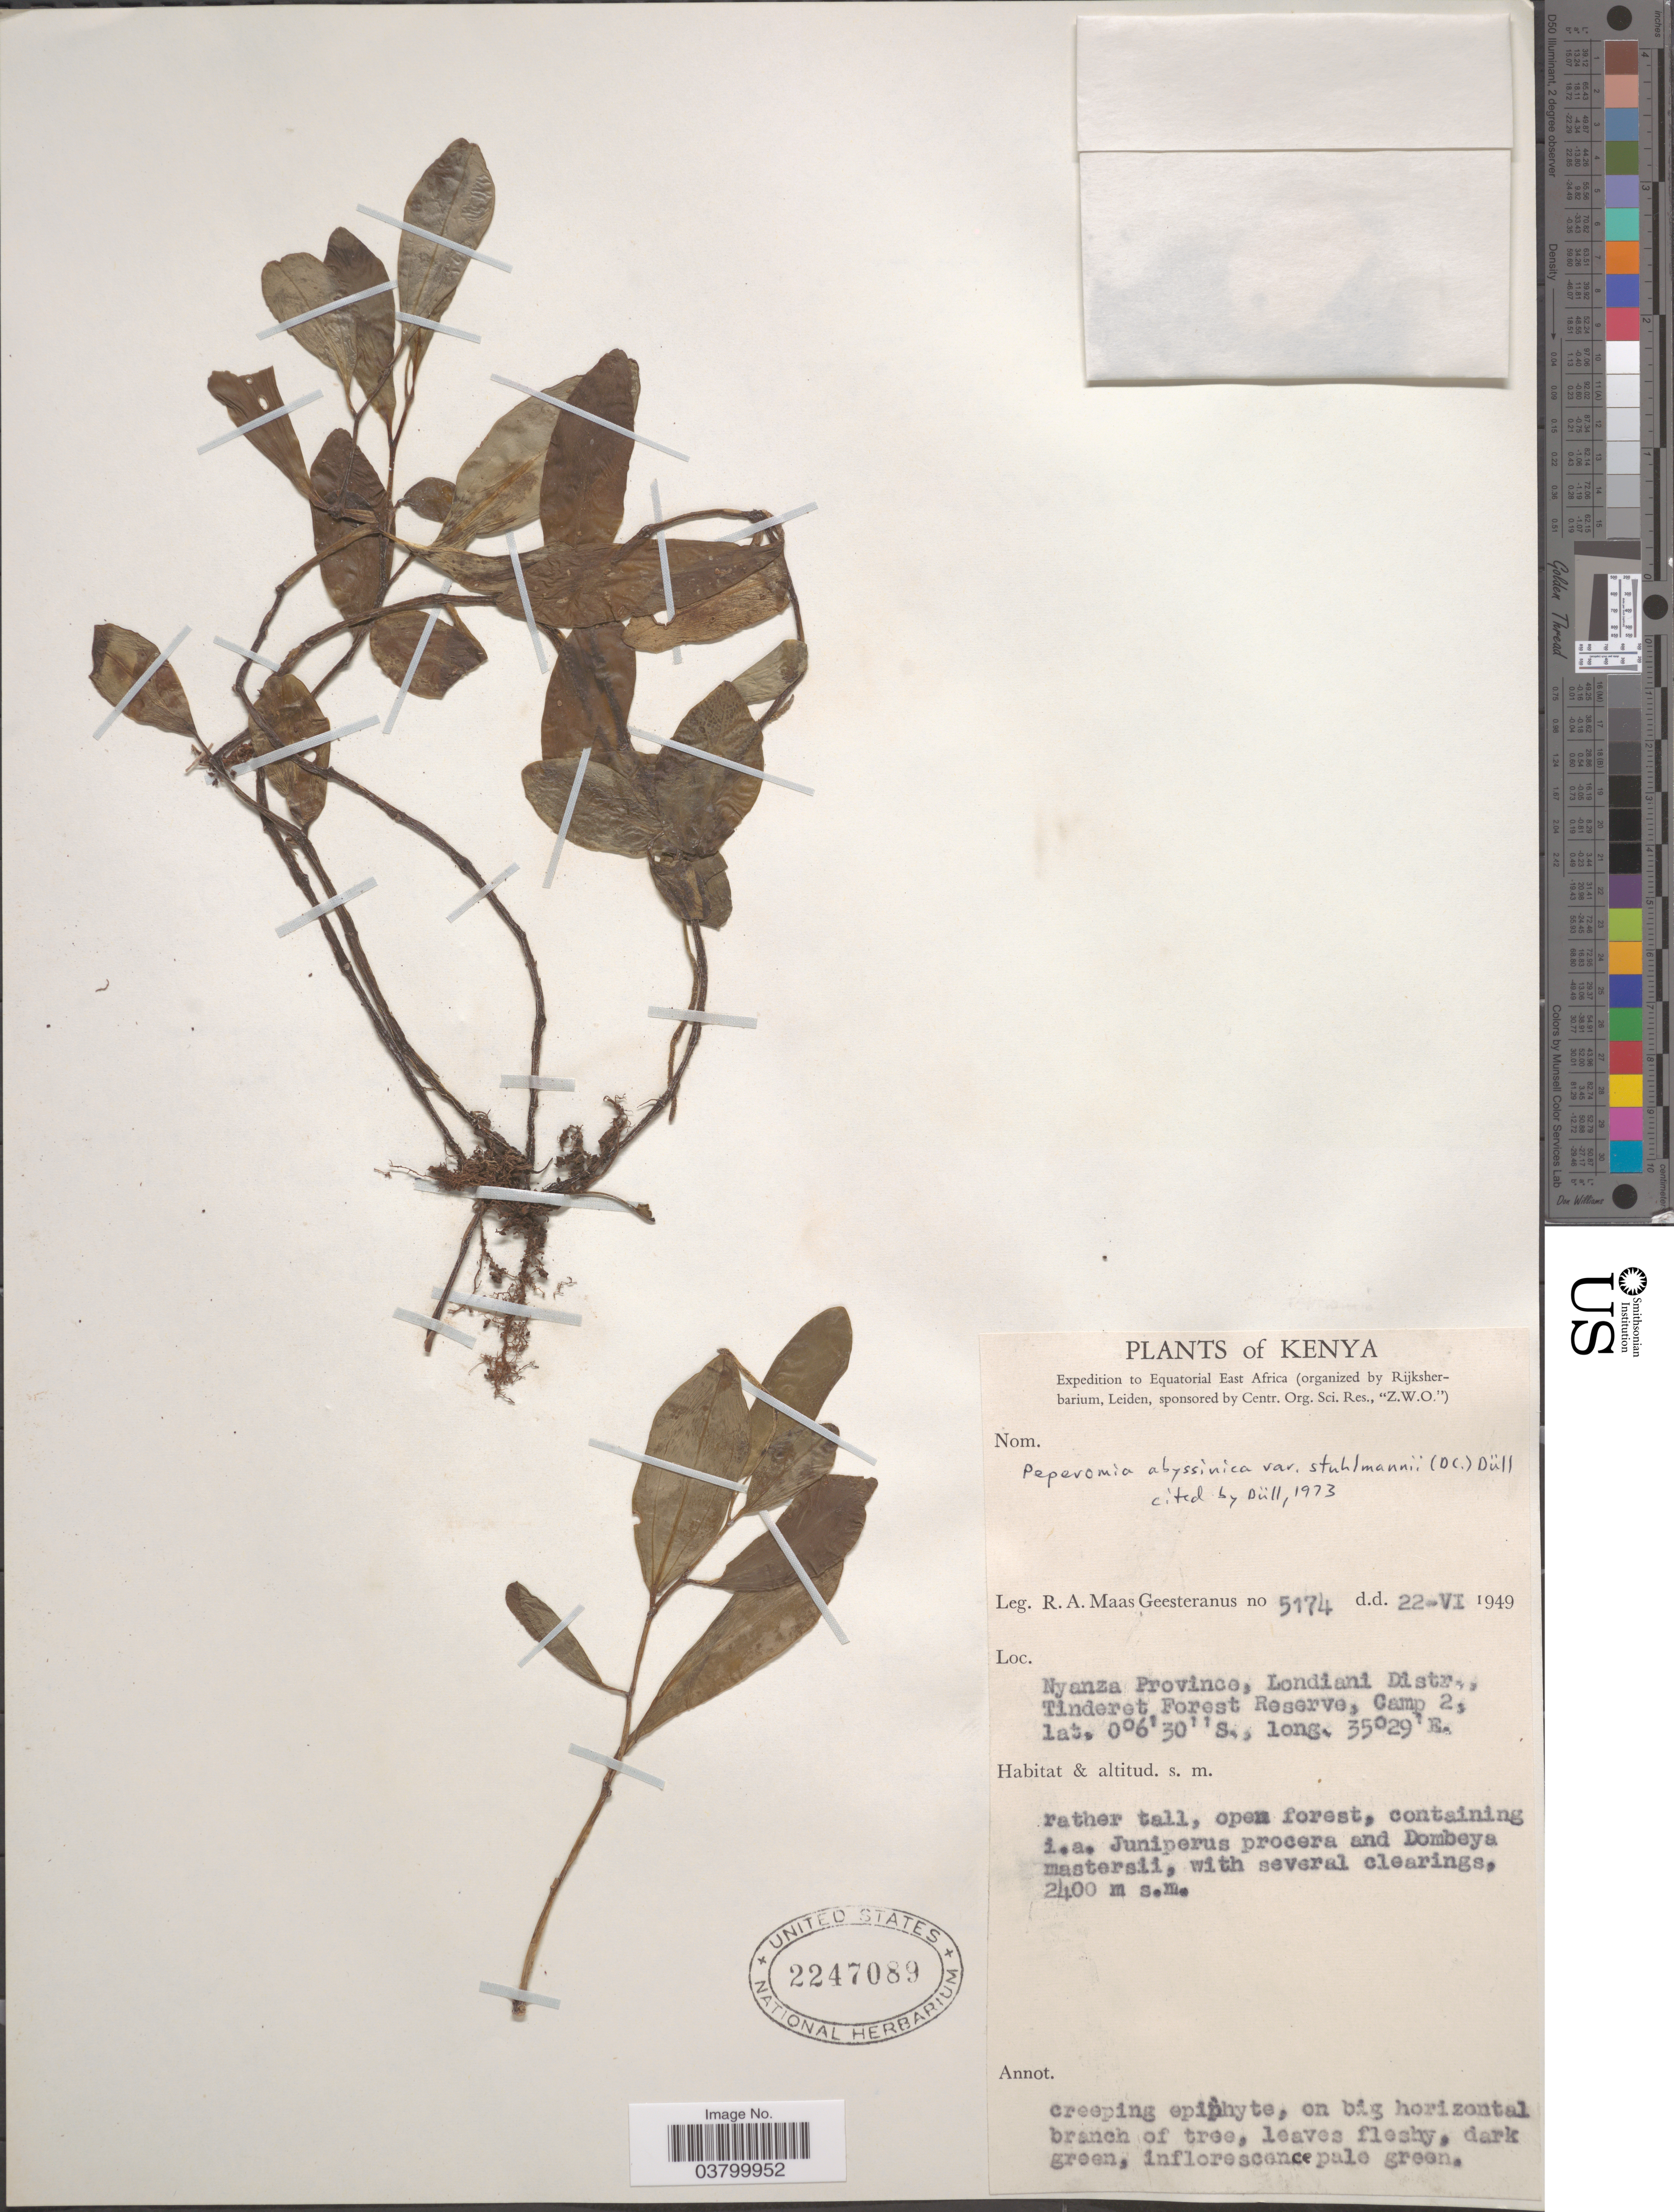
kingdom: Plantae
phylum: Tracheophyta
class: Magnoliopsida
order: Piperales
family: Piperaceae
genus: Peperomia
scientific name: Peperomia abyssinica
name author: Miq.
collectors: R. A. Maas Geesteranus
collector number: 5174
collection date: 1949-06-22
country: Kenya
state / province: Kericho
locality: Equatorial East Africa. Londiani Distr. Tinderet Forest Reserve, Camp 2. Nyanza.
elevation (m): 2400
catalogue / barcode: US 2247089